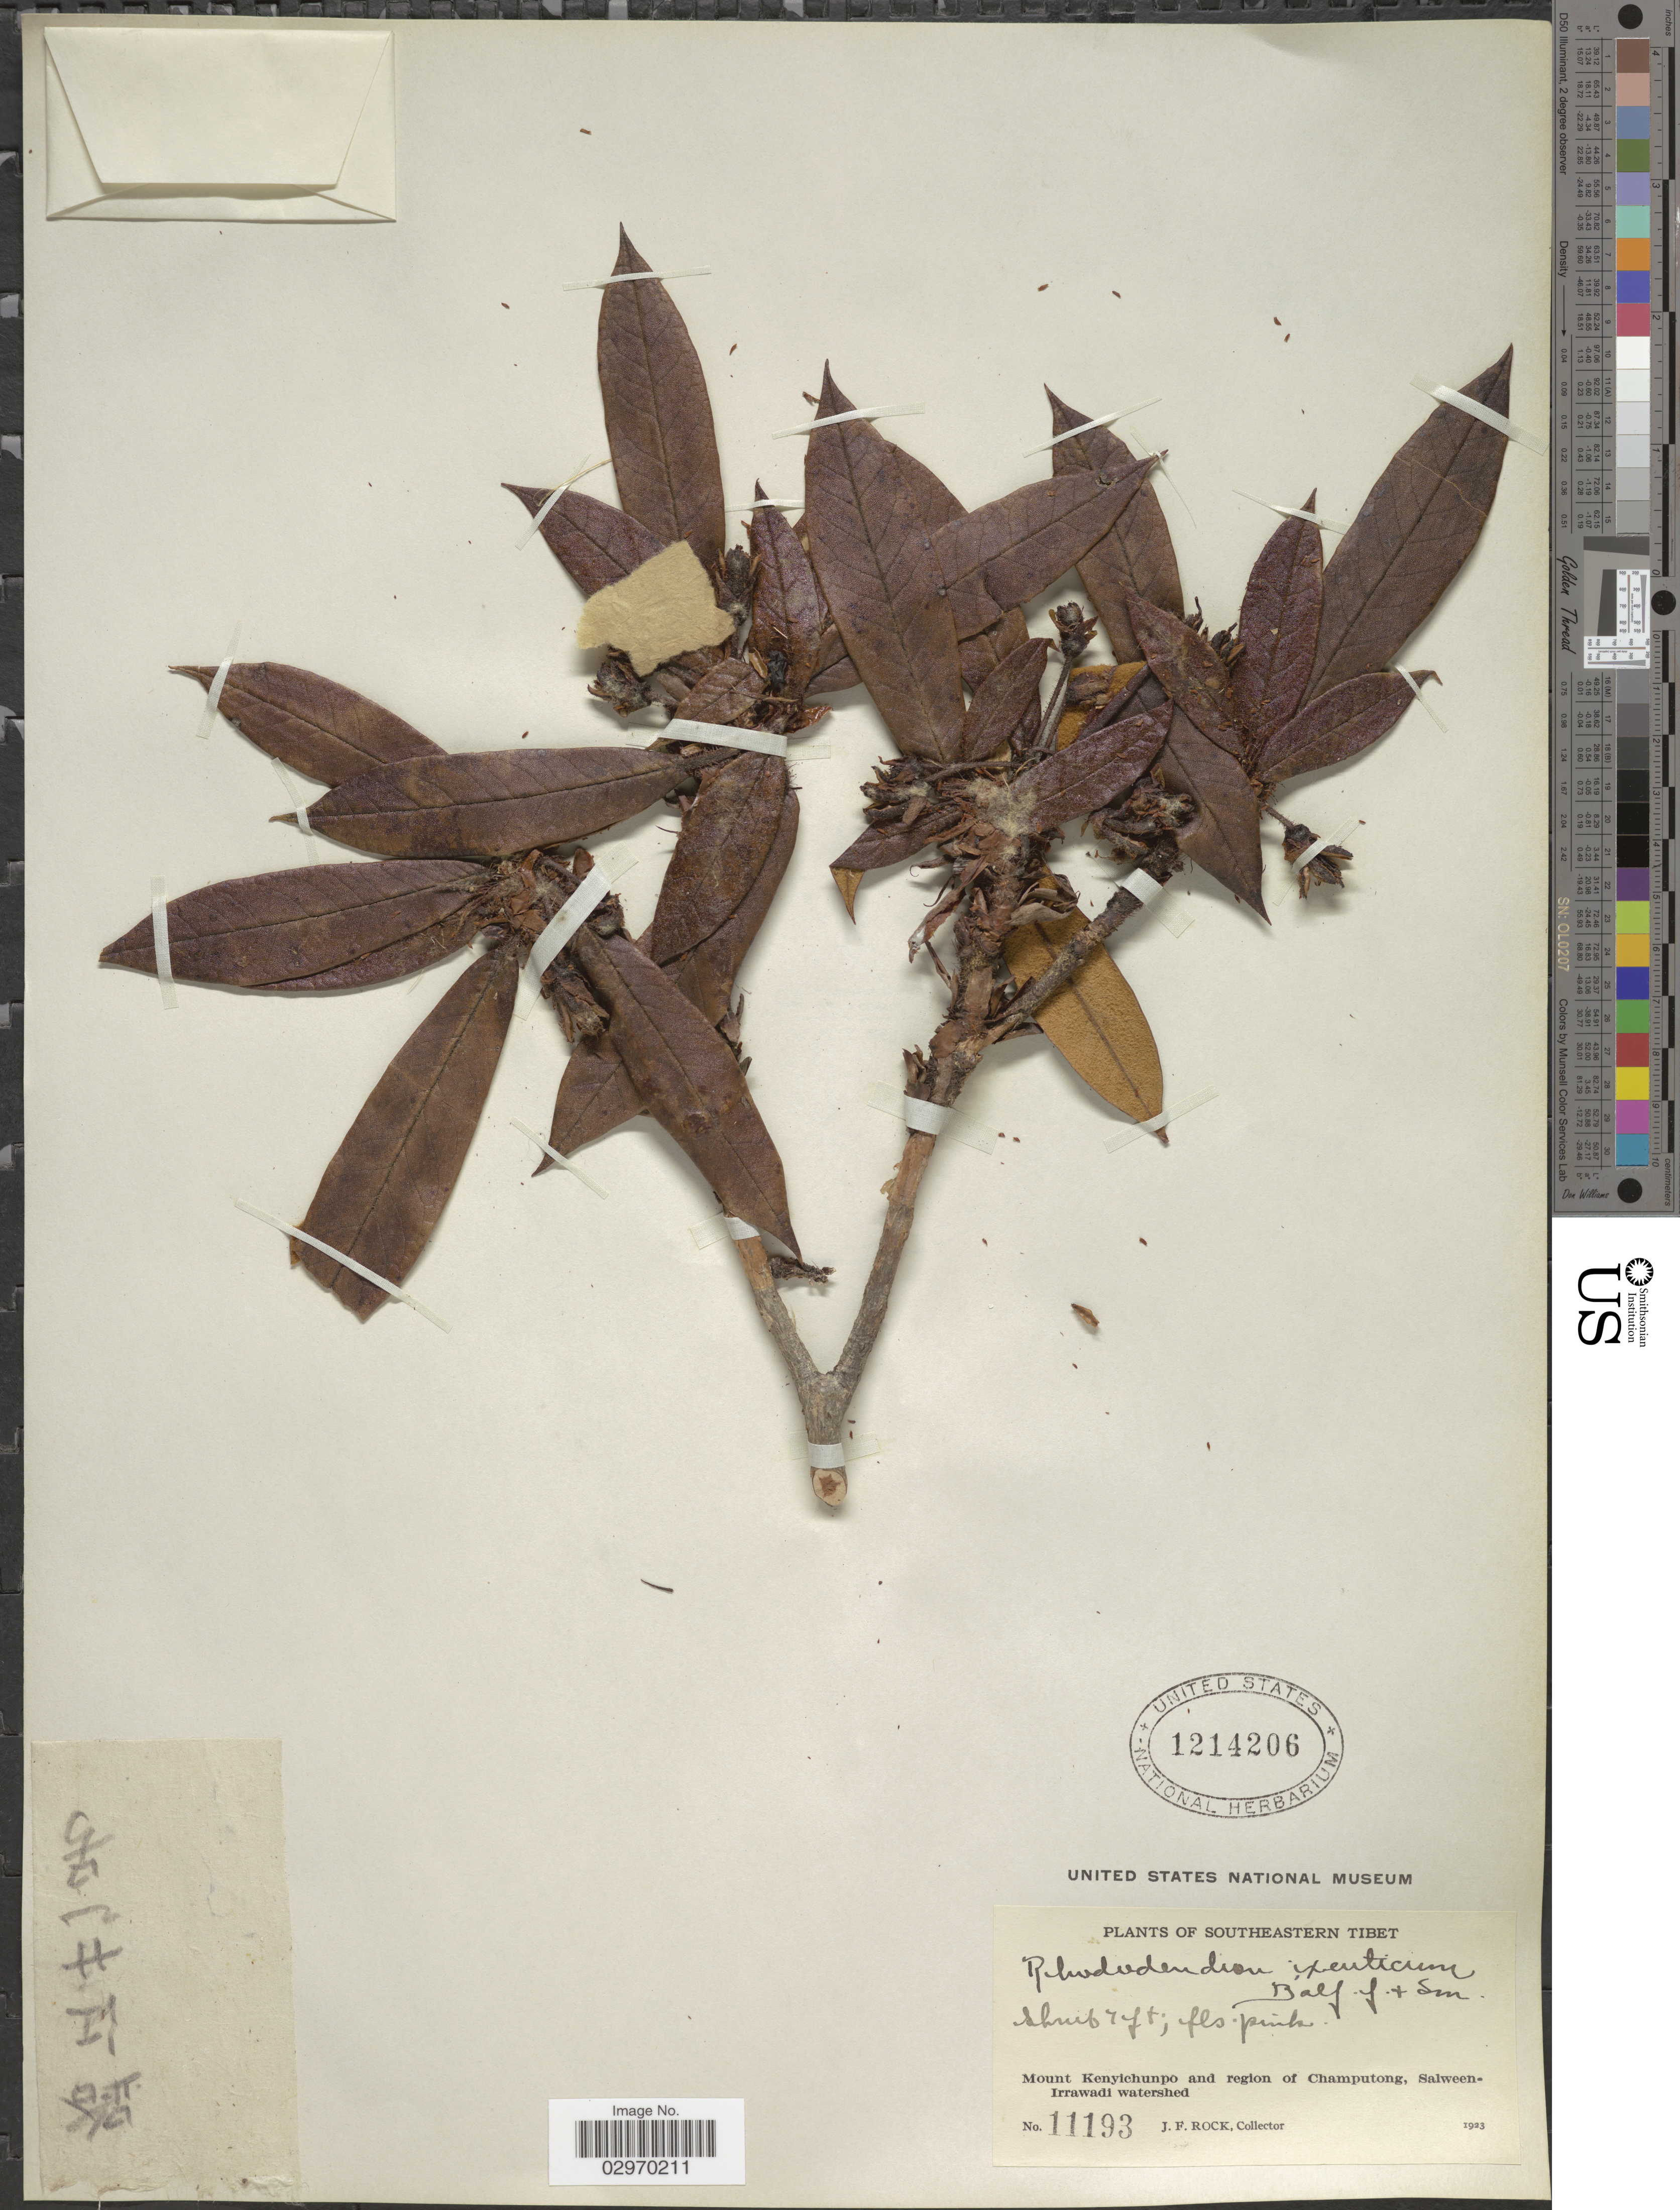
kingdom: Plantae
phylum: Tracheophyta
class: Magnoliopsida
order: Ericales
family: Ericaceae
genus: Rhododendron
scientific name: Rhododendron crinigerum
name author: Franch.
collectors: J. Rock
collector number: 11193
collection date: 1923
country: China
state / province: Xizang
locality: Southeastern Tibet. Mount Kenyichunpo and region of Champutong, Salween-Irrawadi watershed.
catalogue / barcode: US 1214206